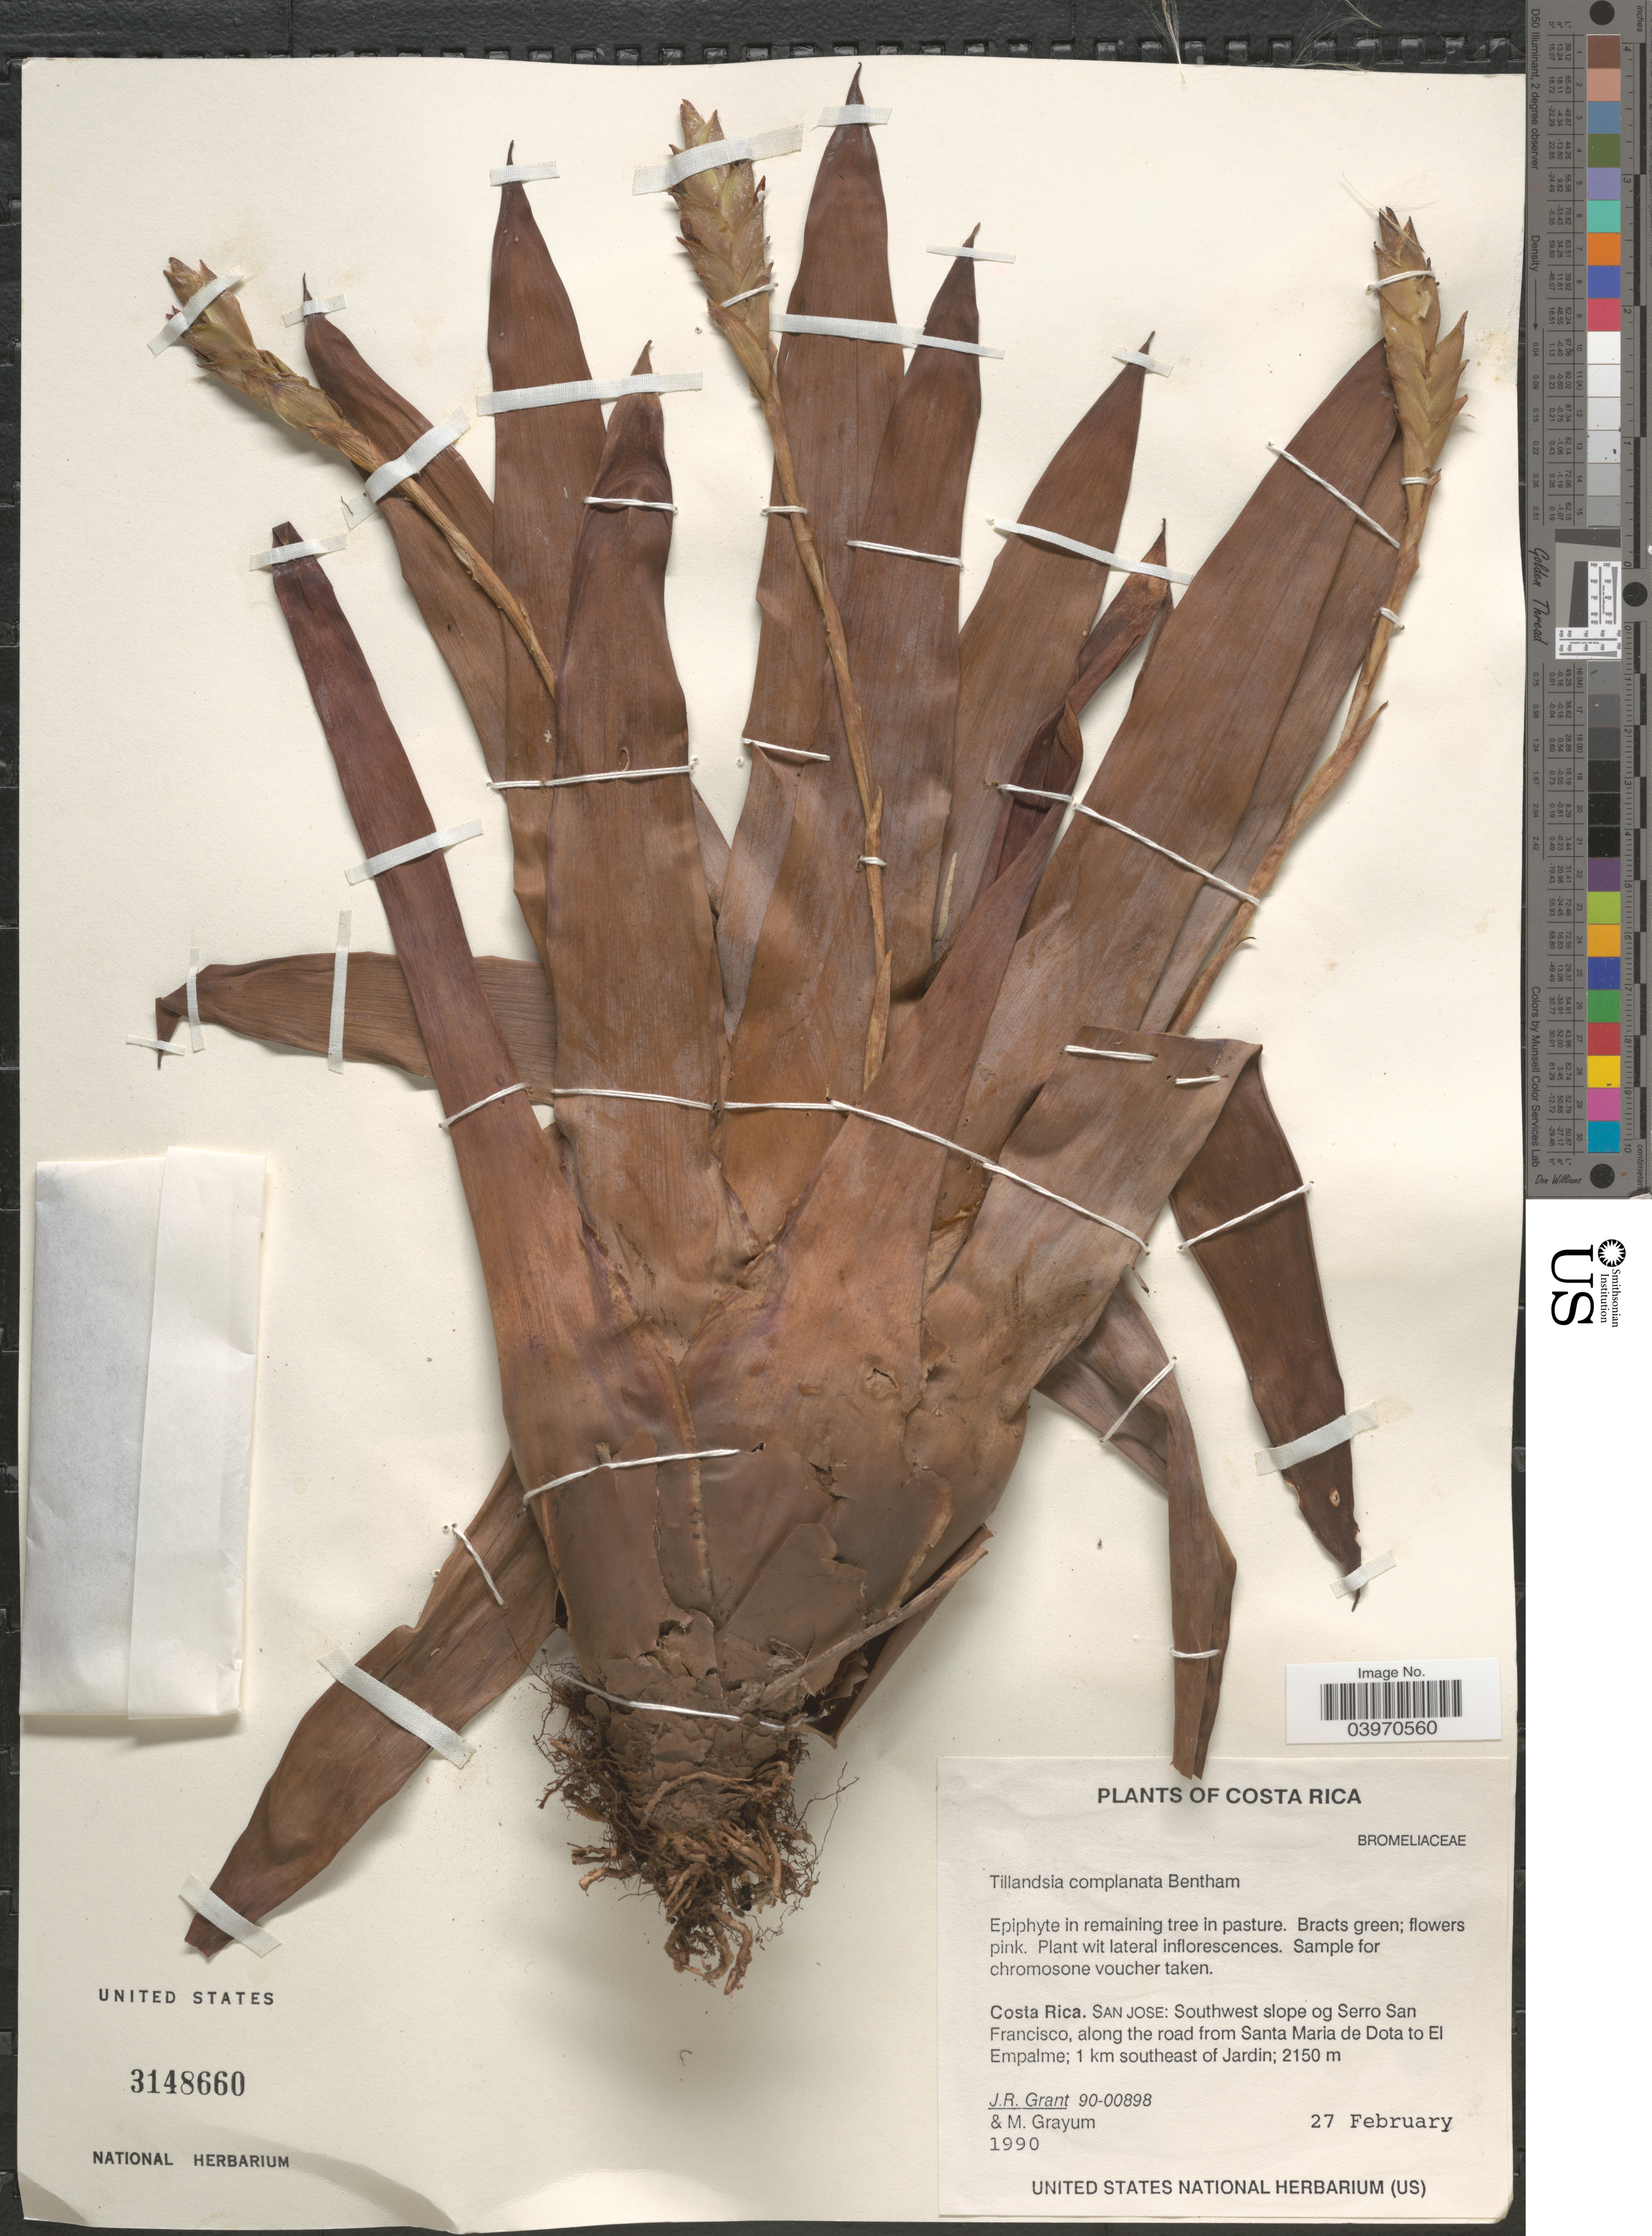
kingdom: Plantae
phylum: Tracheophyta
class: Liliopsida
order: Poales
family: Bromeliaceae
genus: Tillandsia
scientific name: Tillandsia complanata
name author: Benth.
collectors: J. Grant & M. H. Grayum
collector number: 90-00898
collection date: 1990-02-27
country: Costa Rica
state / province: San José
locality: Southwest slope og Serro San Francisco, along the road from Santa Maria de Dota to El Empalme; 1 km southeast of Jardin.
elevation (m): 2150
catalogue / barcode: US 3148660